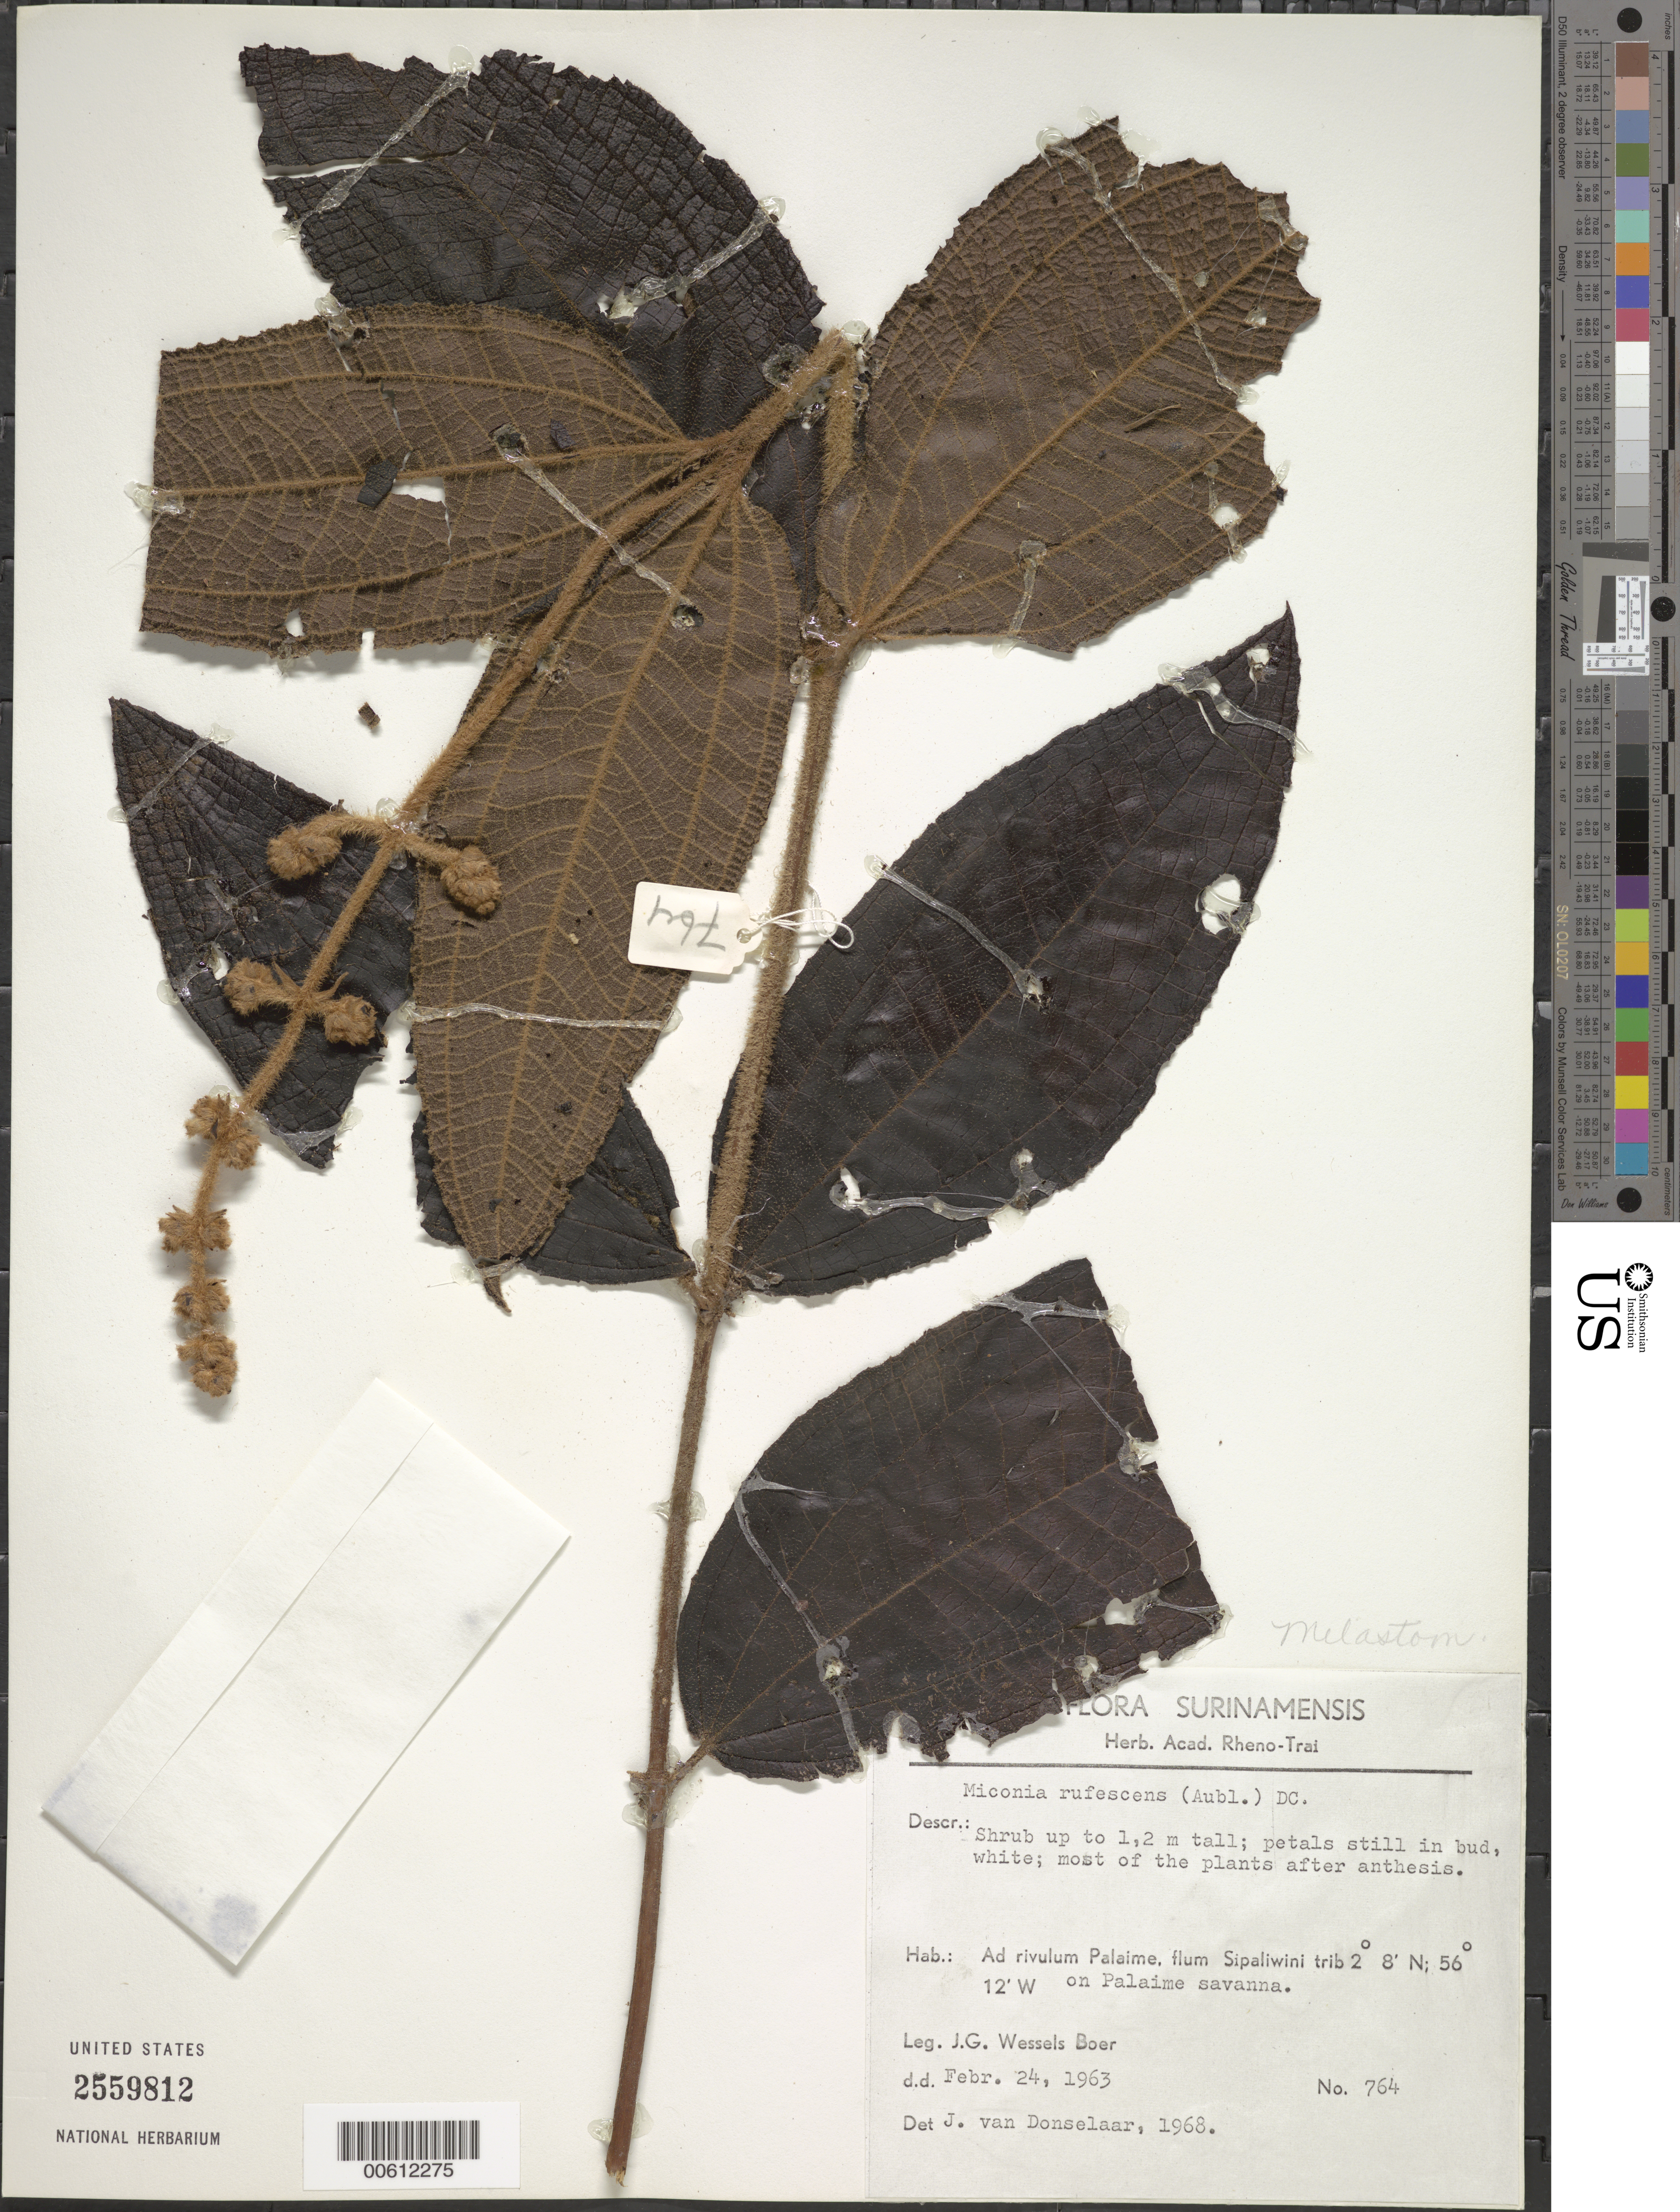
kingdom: Plantae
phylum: Tracheophyta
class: Magnoliopsida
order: Myrtales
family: Melastomataceae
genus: Miconia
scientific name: Miconia rufescens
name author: (Aubl.) DC.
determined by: Donselaar, J. van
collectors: J. G. Wessels Boer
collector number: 764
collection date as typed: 24-Feb-63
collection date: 1963-02-24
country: Suriname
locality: Ad rivulum Palaime, flum Sipaliwini trib.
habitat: Palaime savanna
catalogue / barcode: US 2559812